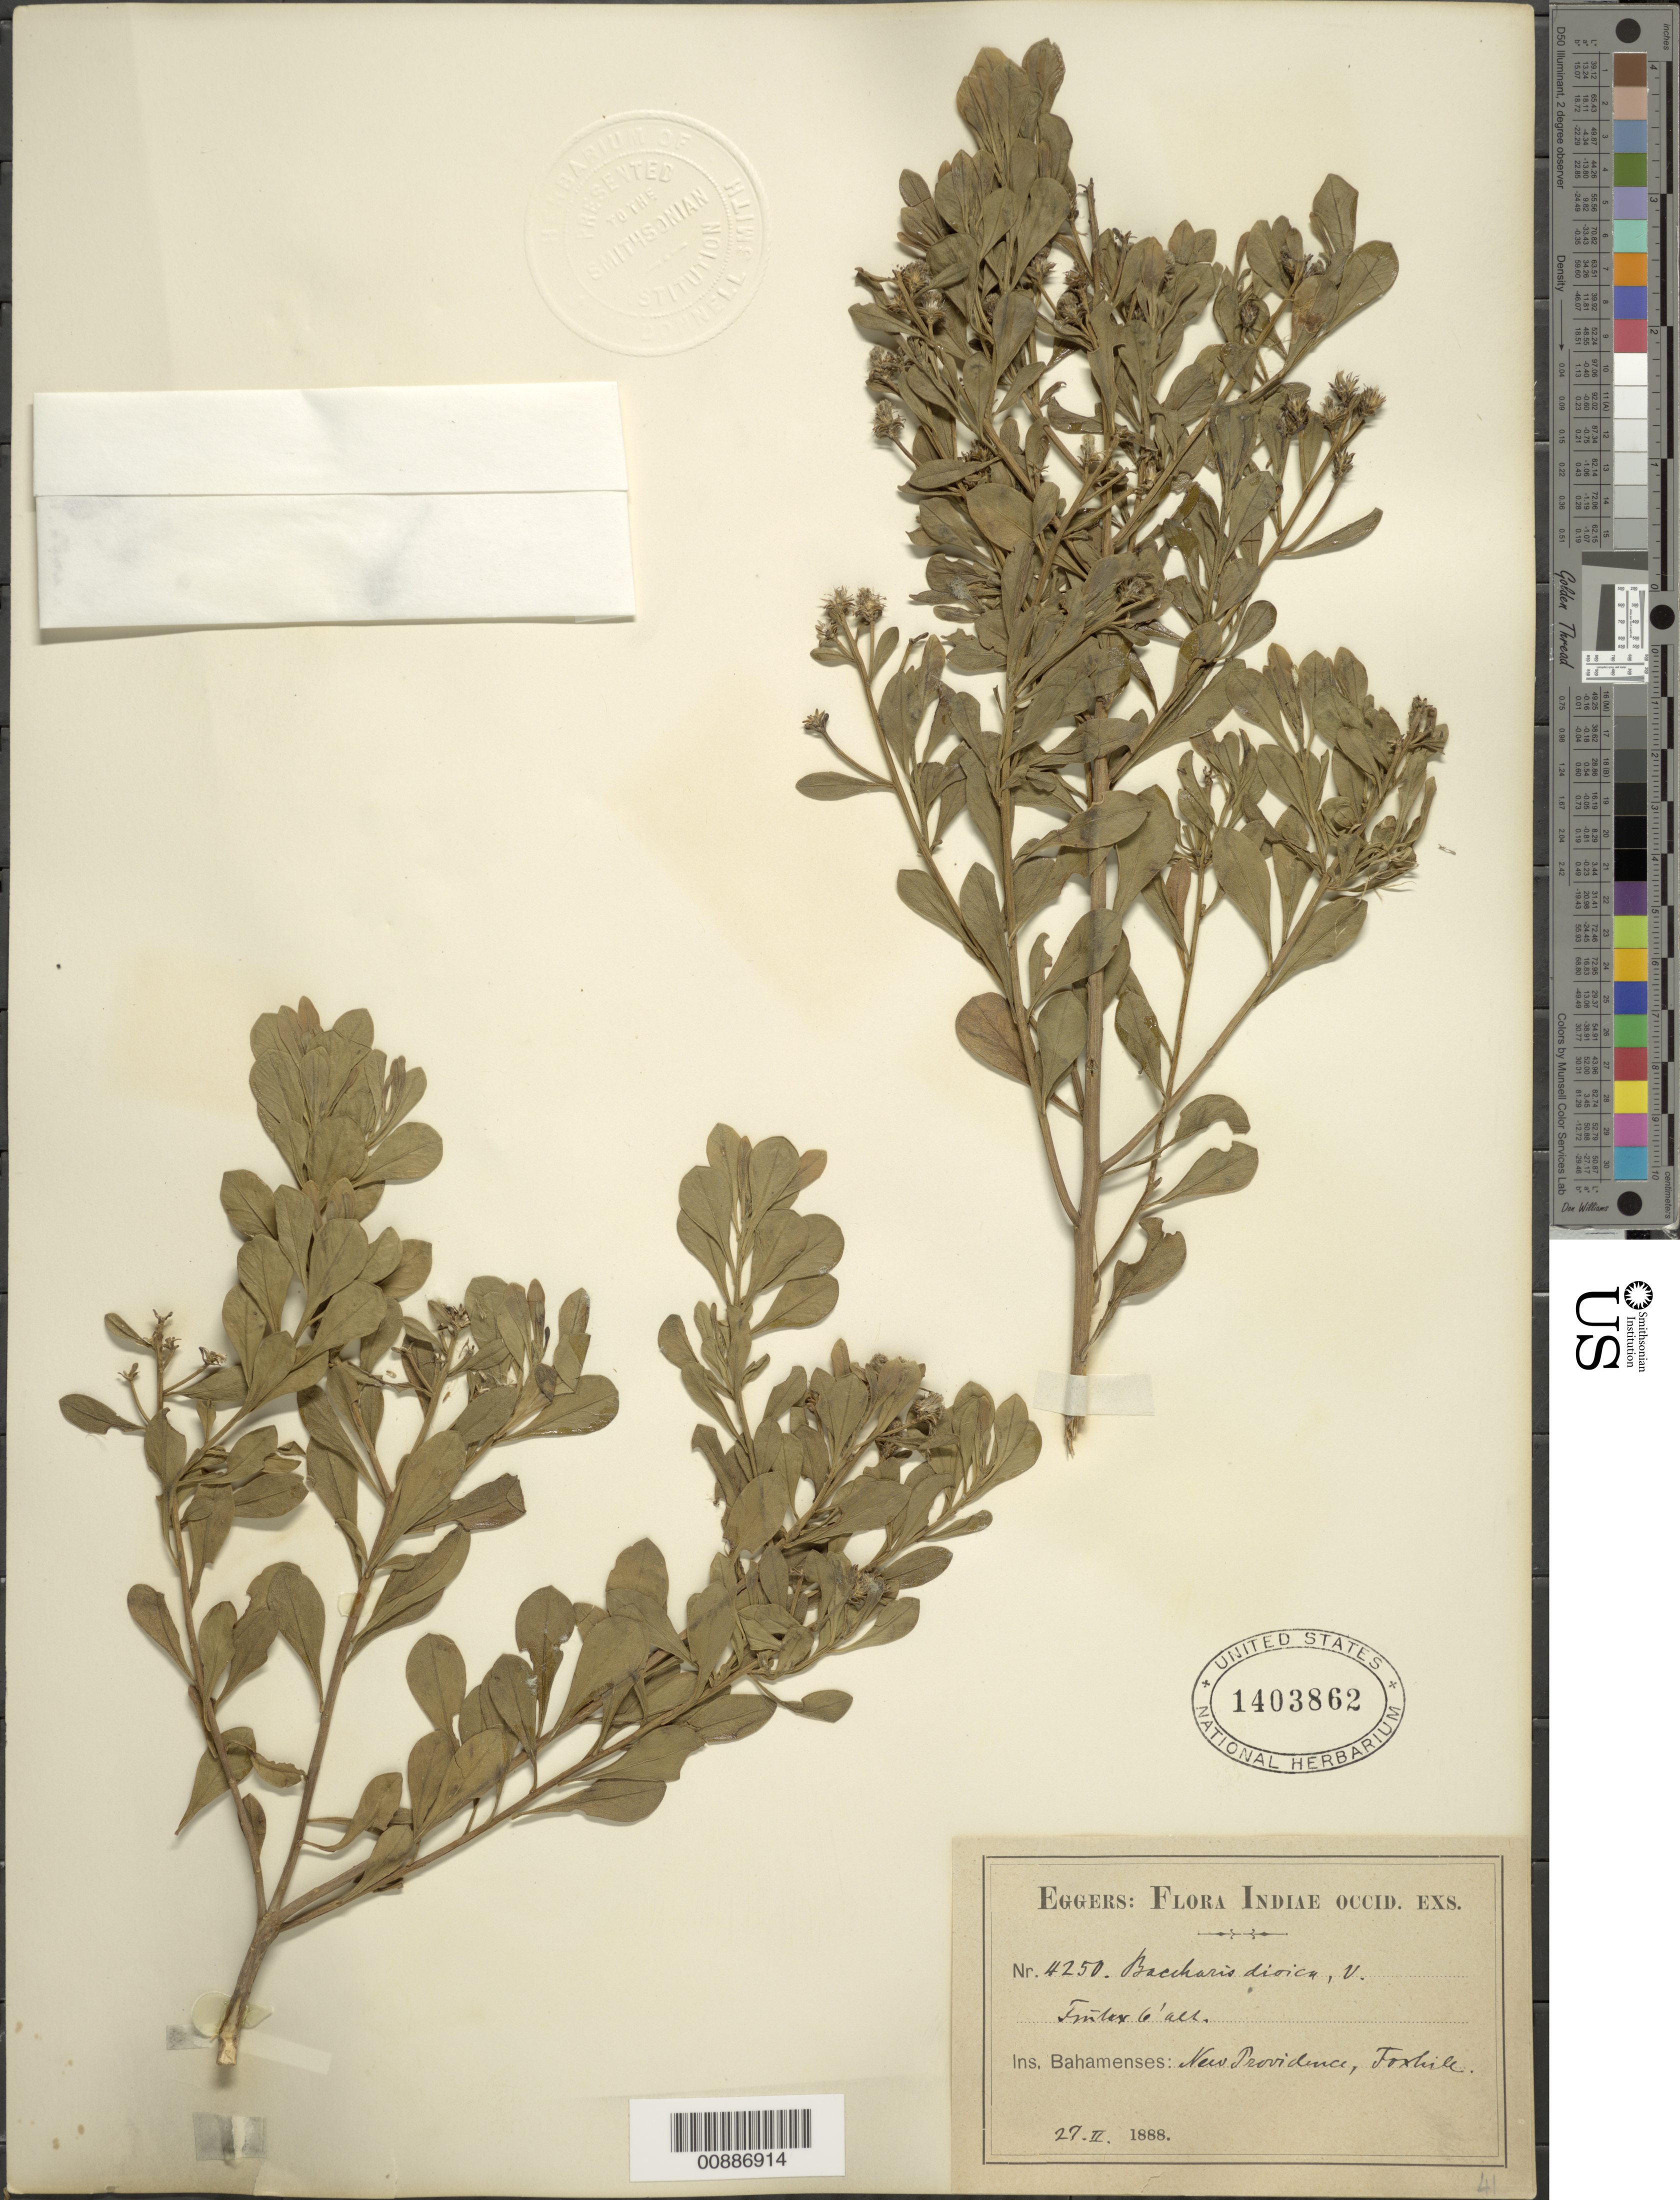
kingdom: Plantae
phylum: Tracheophyta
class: Magnoliopsida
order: Asterales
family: Asteraceae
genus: Baccharis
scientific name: Baccharis dioica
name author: Vahl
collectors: H. F. A. von Eggers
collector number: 4250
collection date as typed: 27 Feb 1888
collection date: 1888-02-27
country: Bahamas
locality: New Providence, Foxhill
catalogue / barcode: US 1403862